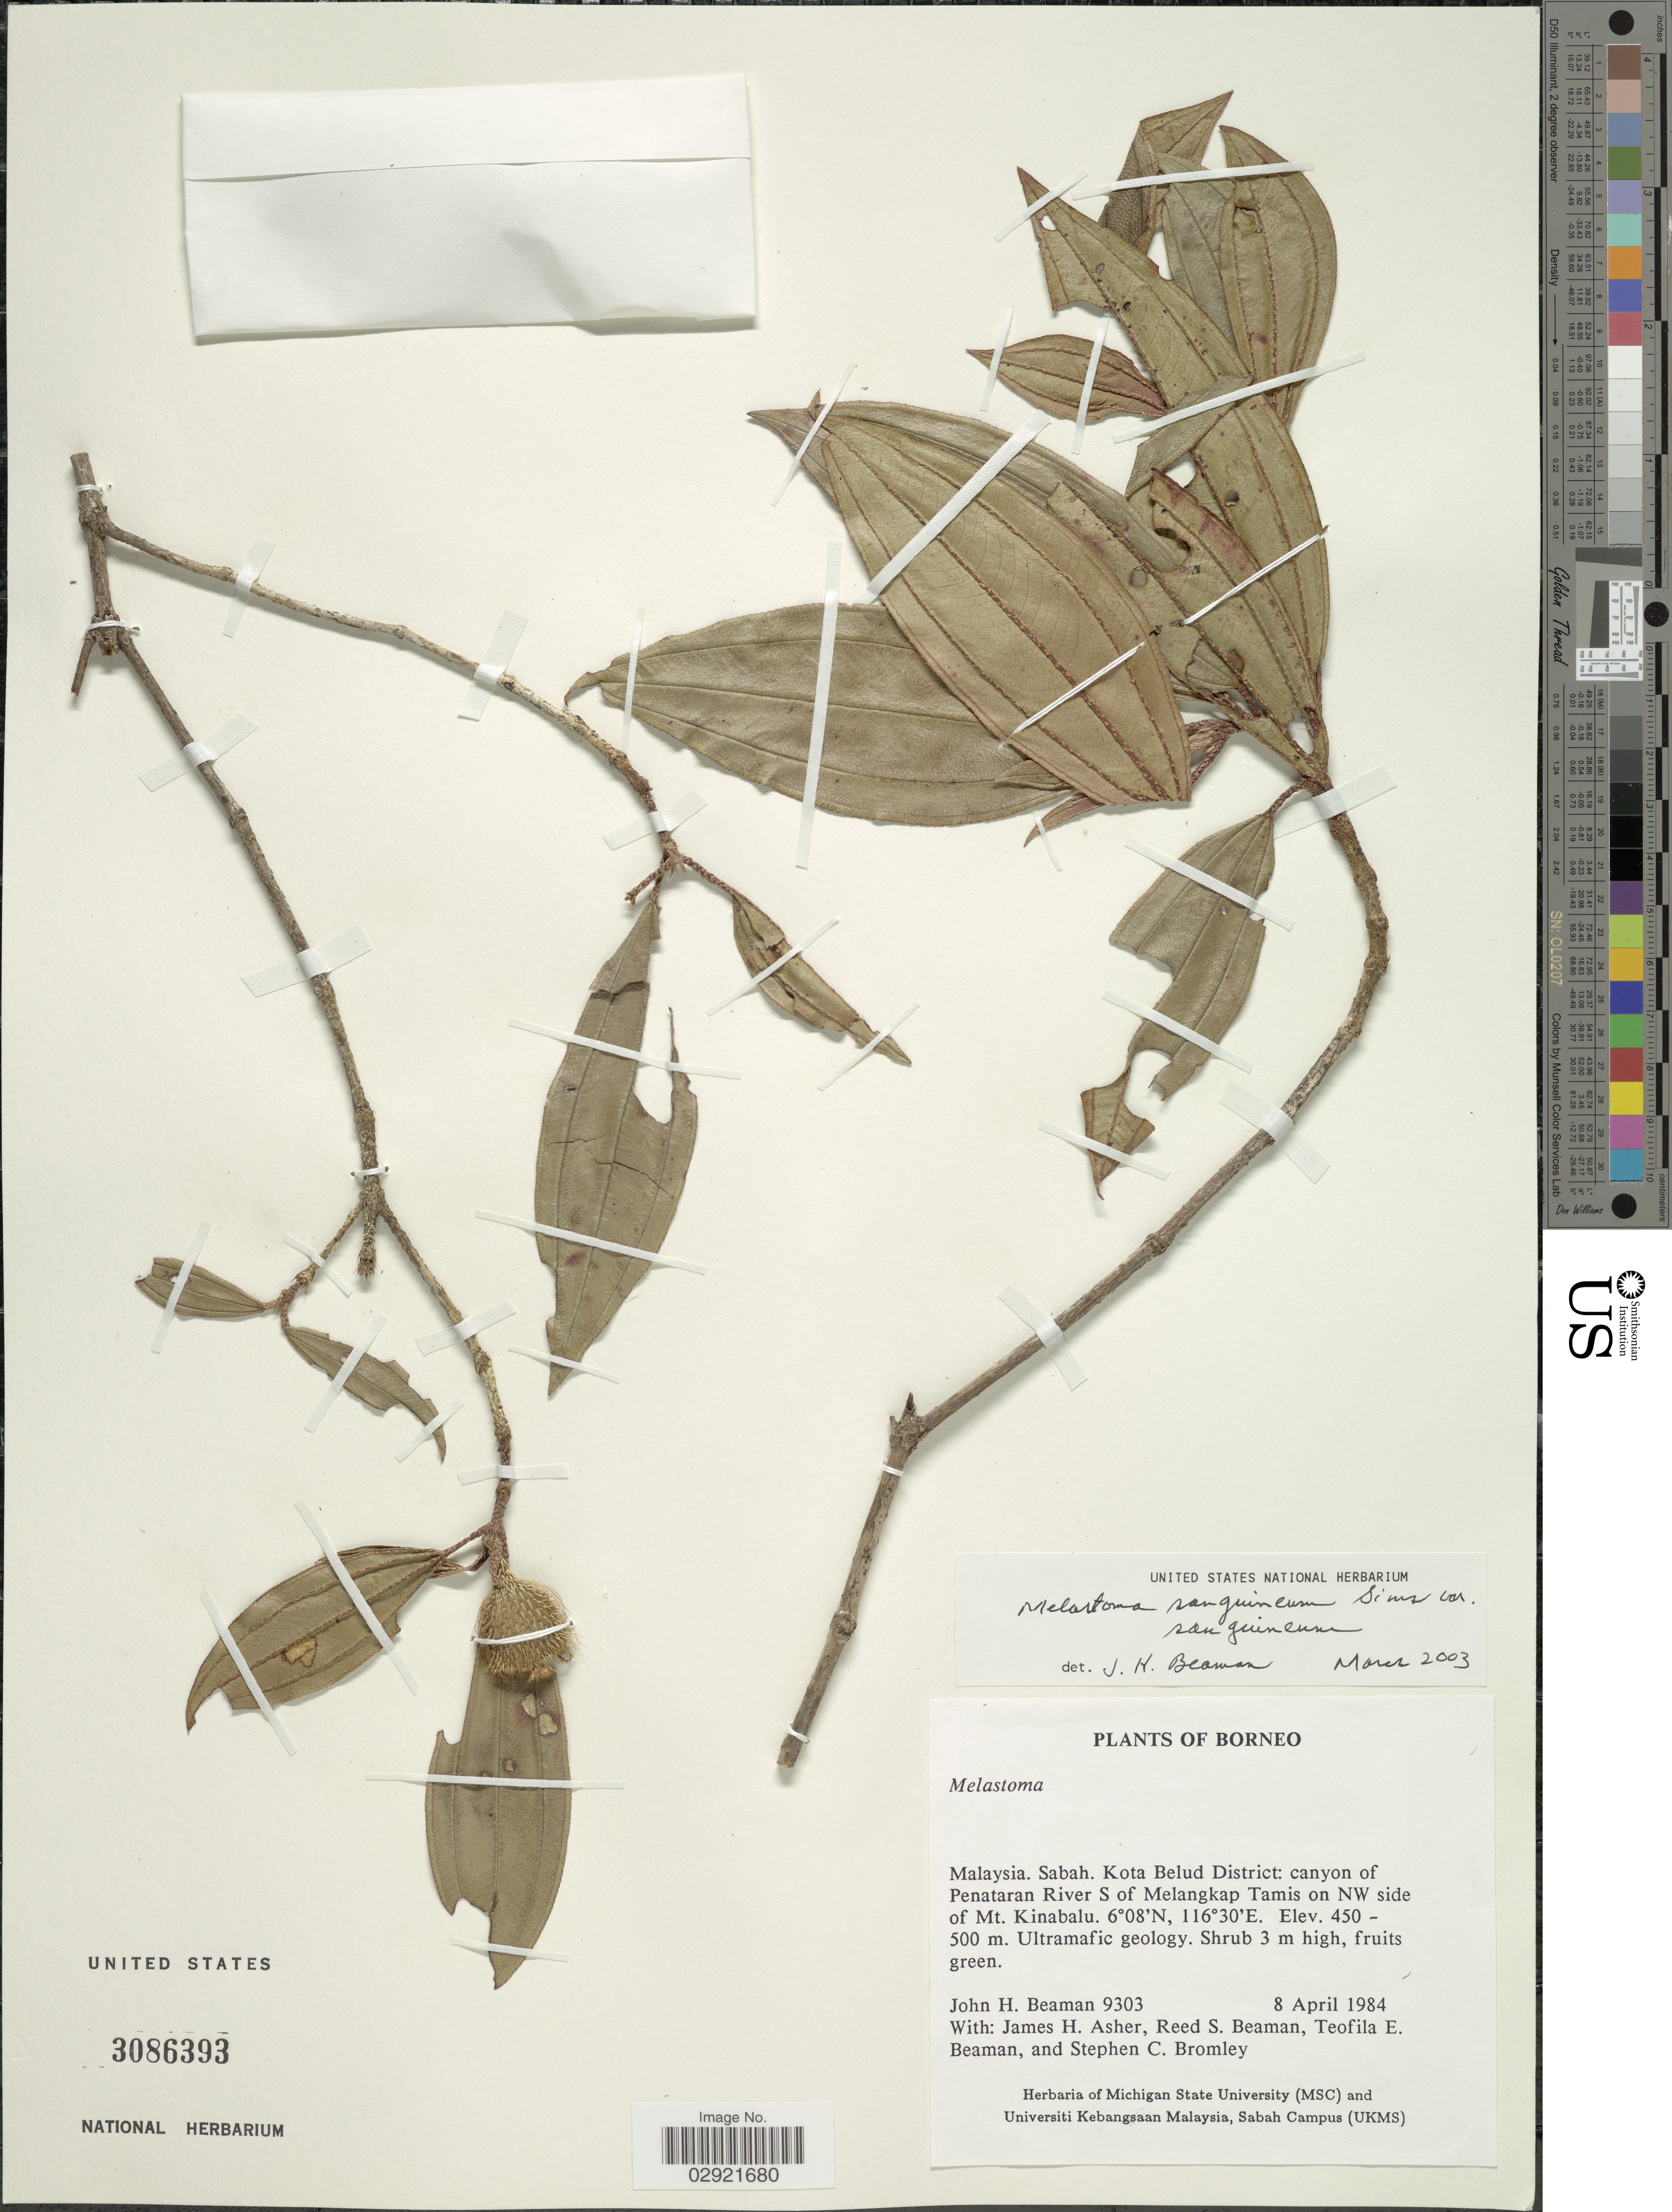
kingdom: Plantae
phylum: Tracheophyta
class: Magnoliopsida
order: Myrtales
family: Melastomataceae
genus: Melastoma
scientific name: Melastoma sanguineum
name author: Sims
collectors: J. H. Beaman, J. Asher, R. S. Beaman, T. E. Beaman & S. Bromley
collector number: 9303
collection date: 1984-04-08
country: Malaysia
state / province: Sabah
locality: Kota Belud District: canyon of Penataran River S of Melangkap Tamis on NW side of Mt. Kinabalu.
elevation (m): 450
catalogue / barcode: US 3086393